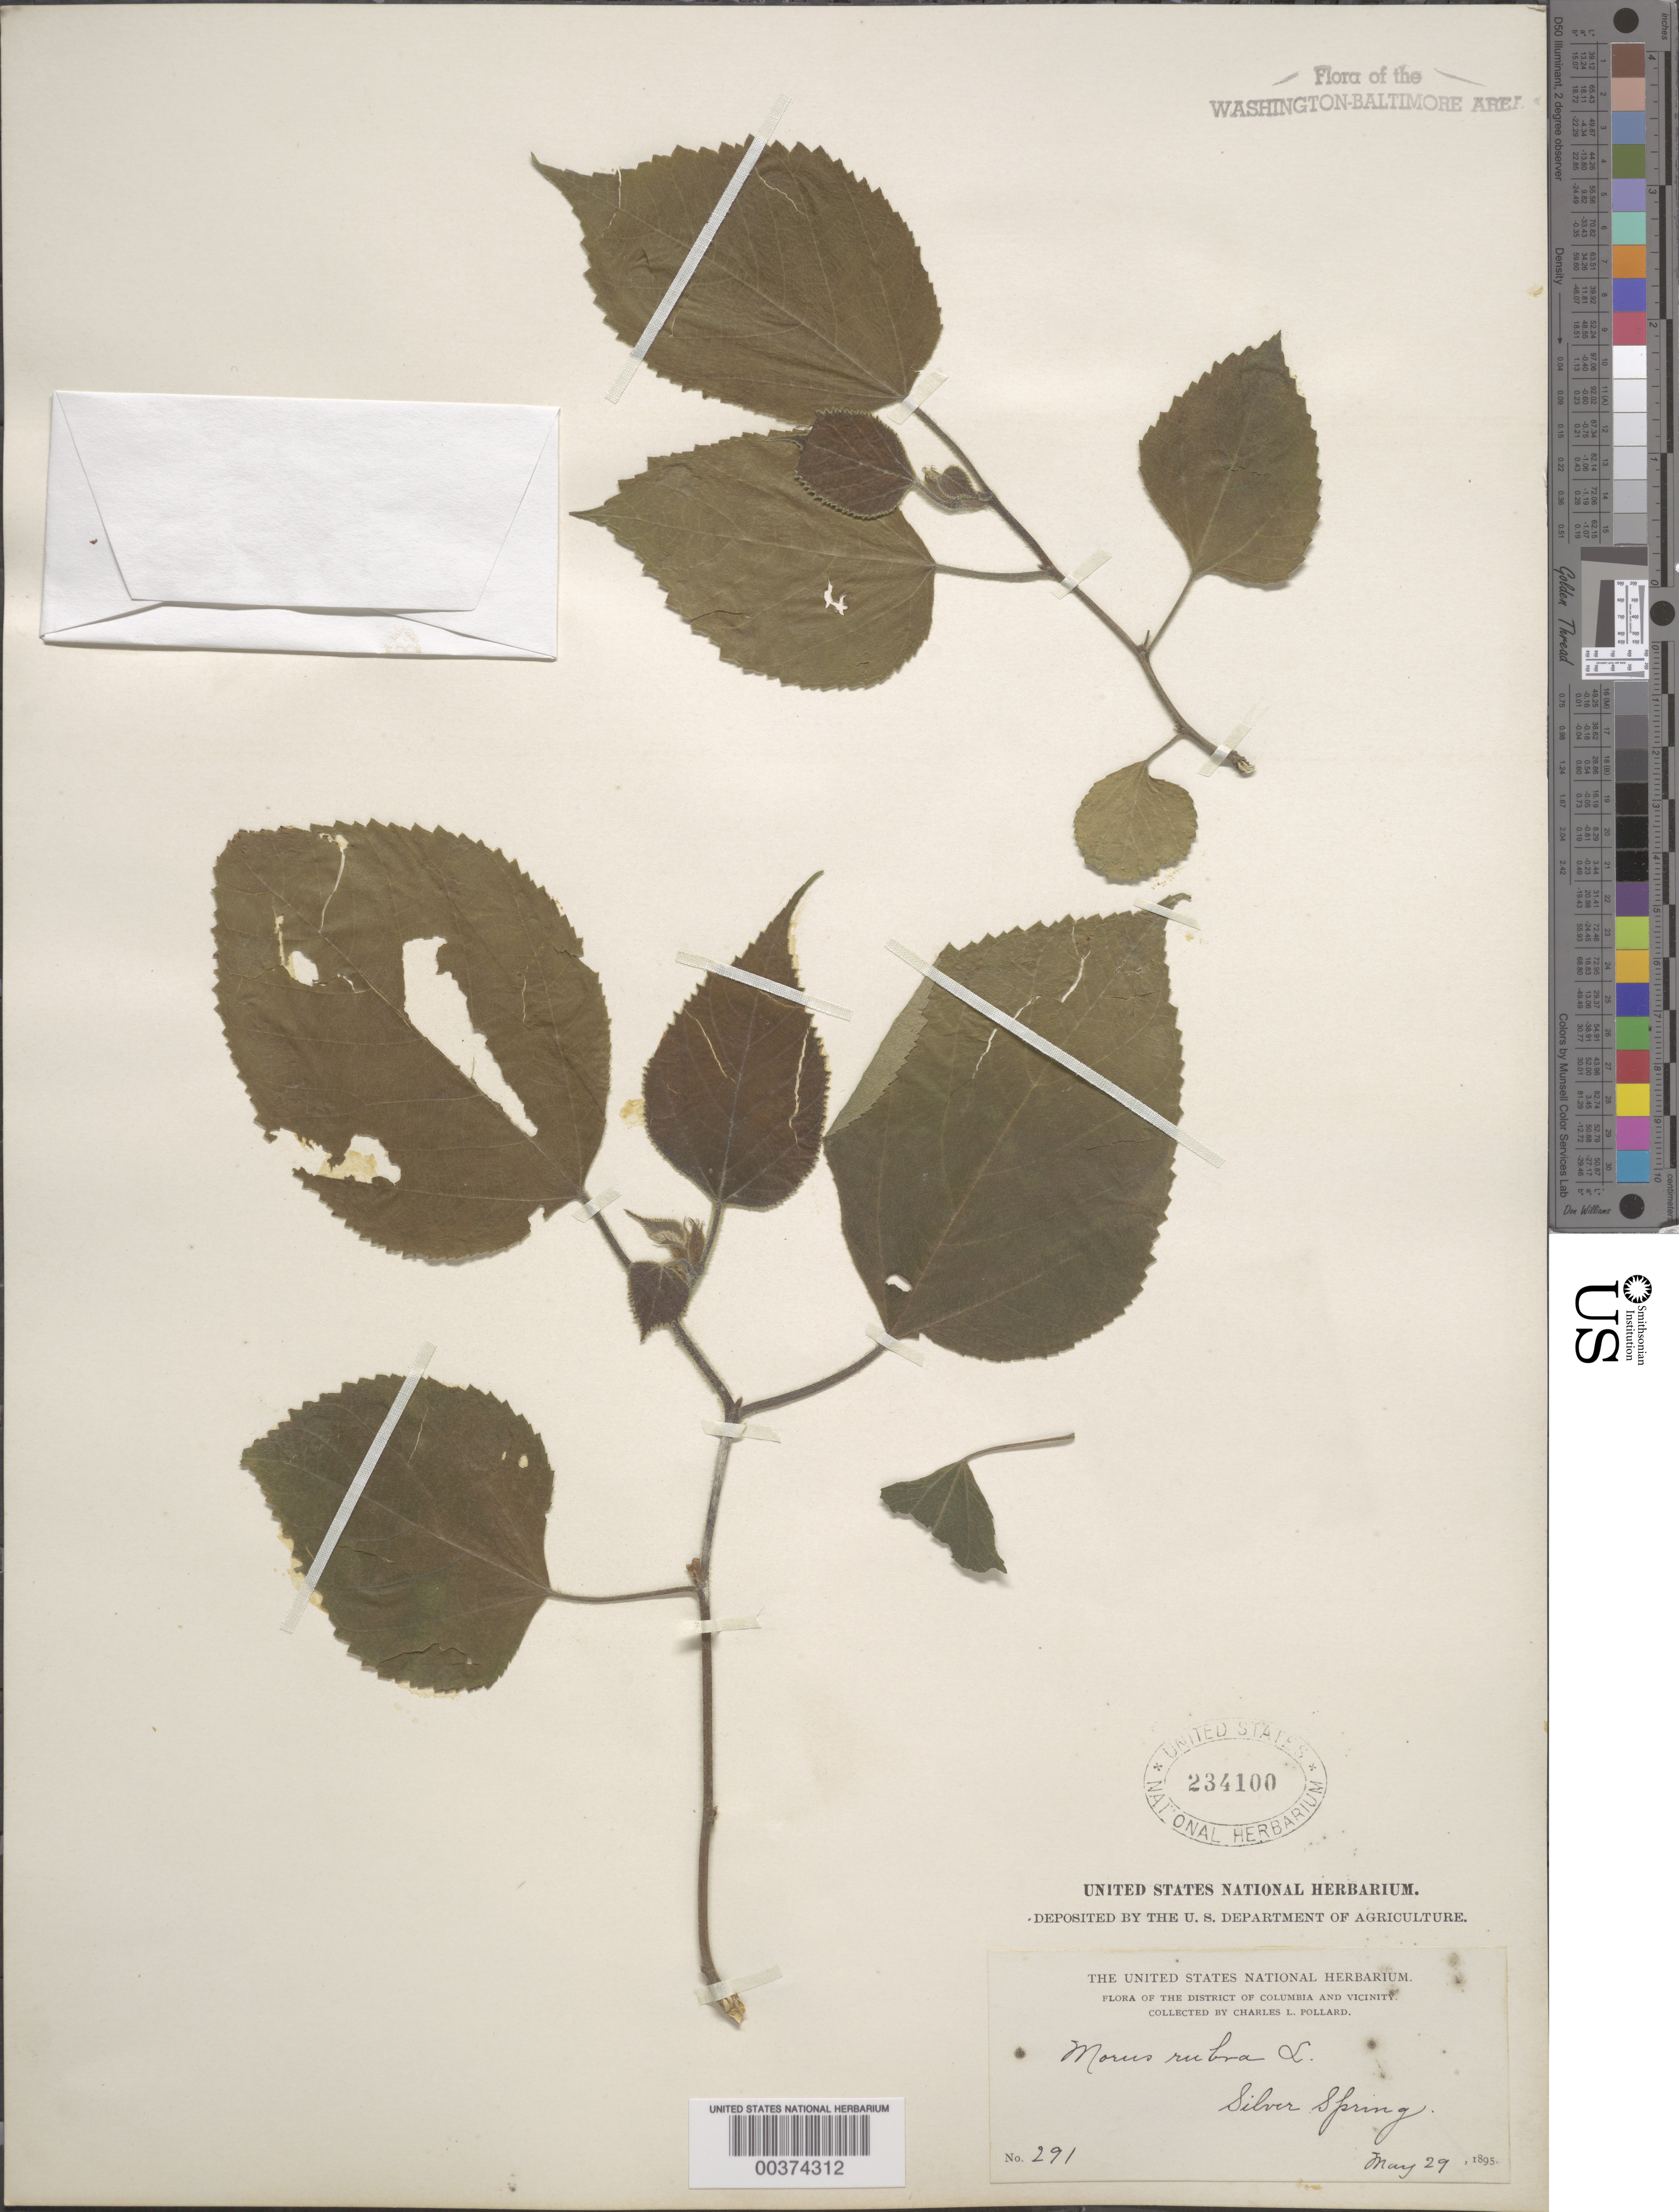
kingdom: Plantae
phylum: Tracheophyta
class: Magnoliopsida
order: Rosales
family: Moraceae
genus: Morus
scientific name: Morus rubra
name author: L.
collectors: C. L. Pollard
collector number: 291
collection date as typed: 29 May 1895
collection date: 1895-05-29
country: United States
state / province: Maryland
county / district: Montgomery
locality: Silver Spring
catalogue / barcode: US 234100